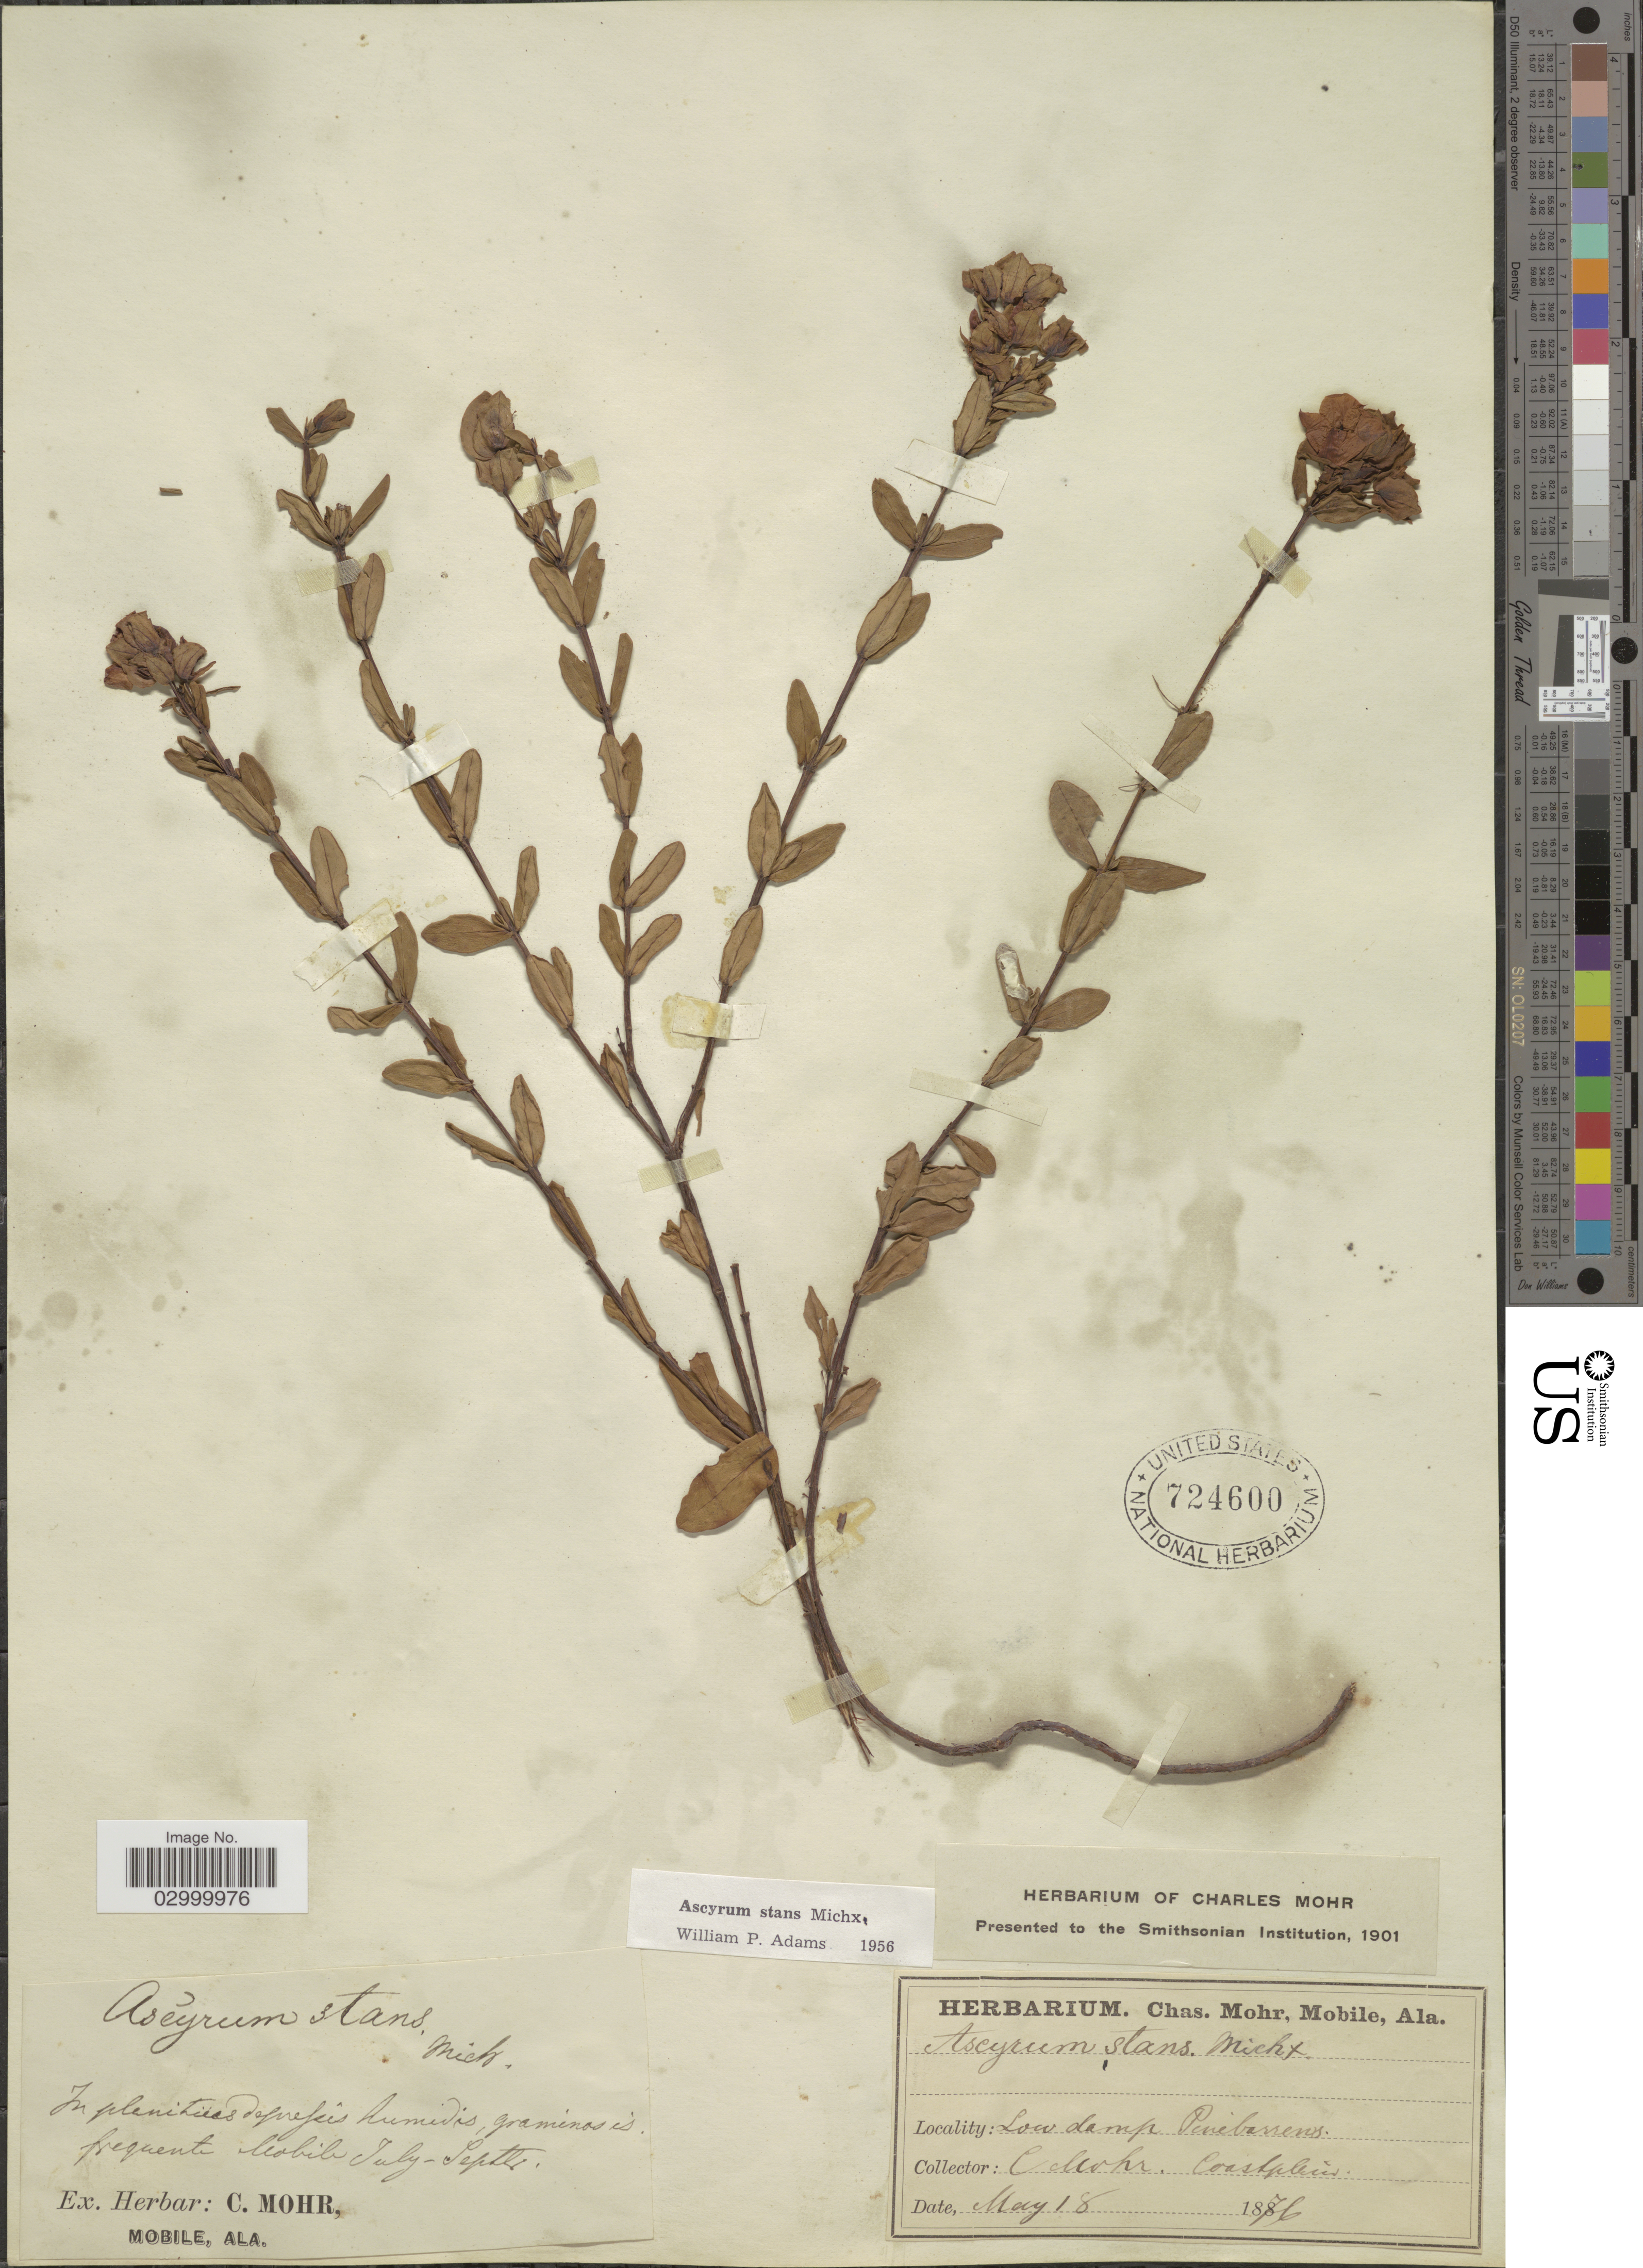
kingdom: Plantae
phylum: Tracheophyta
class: Magnoliopsida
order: Malpighiales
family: Hypericaceae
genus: Hypericum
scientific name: Hypericum crux-andreae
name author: (L.) Crantz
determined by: Strong, Mark T., (BOT), Smithsonian Institution - National Museum of Natural History (UNITED STATES)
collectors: C. T. Mohr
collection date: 1876-05-18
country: United States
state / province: Alabama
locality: Low damp Pine barrens. Coastplains.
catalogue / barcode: US 724600